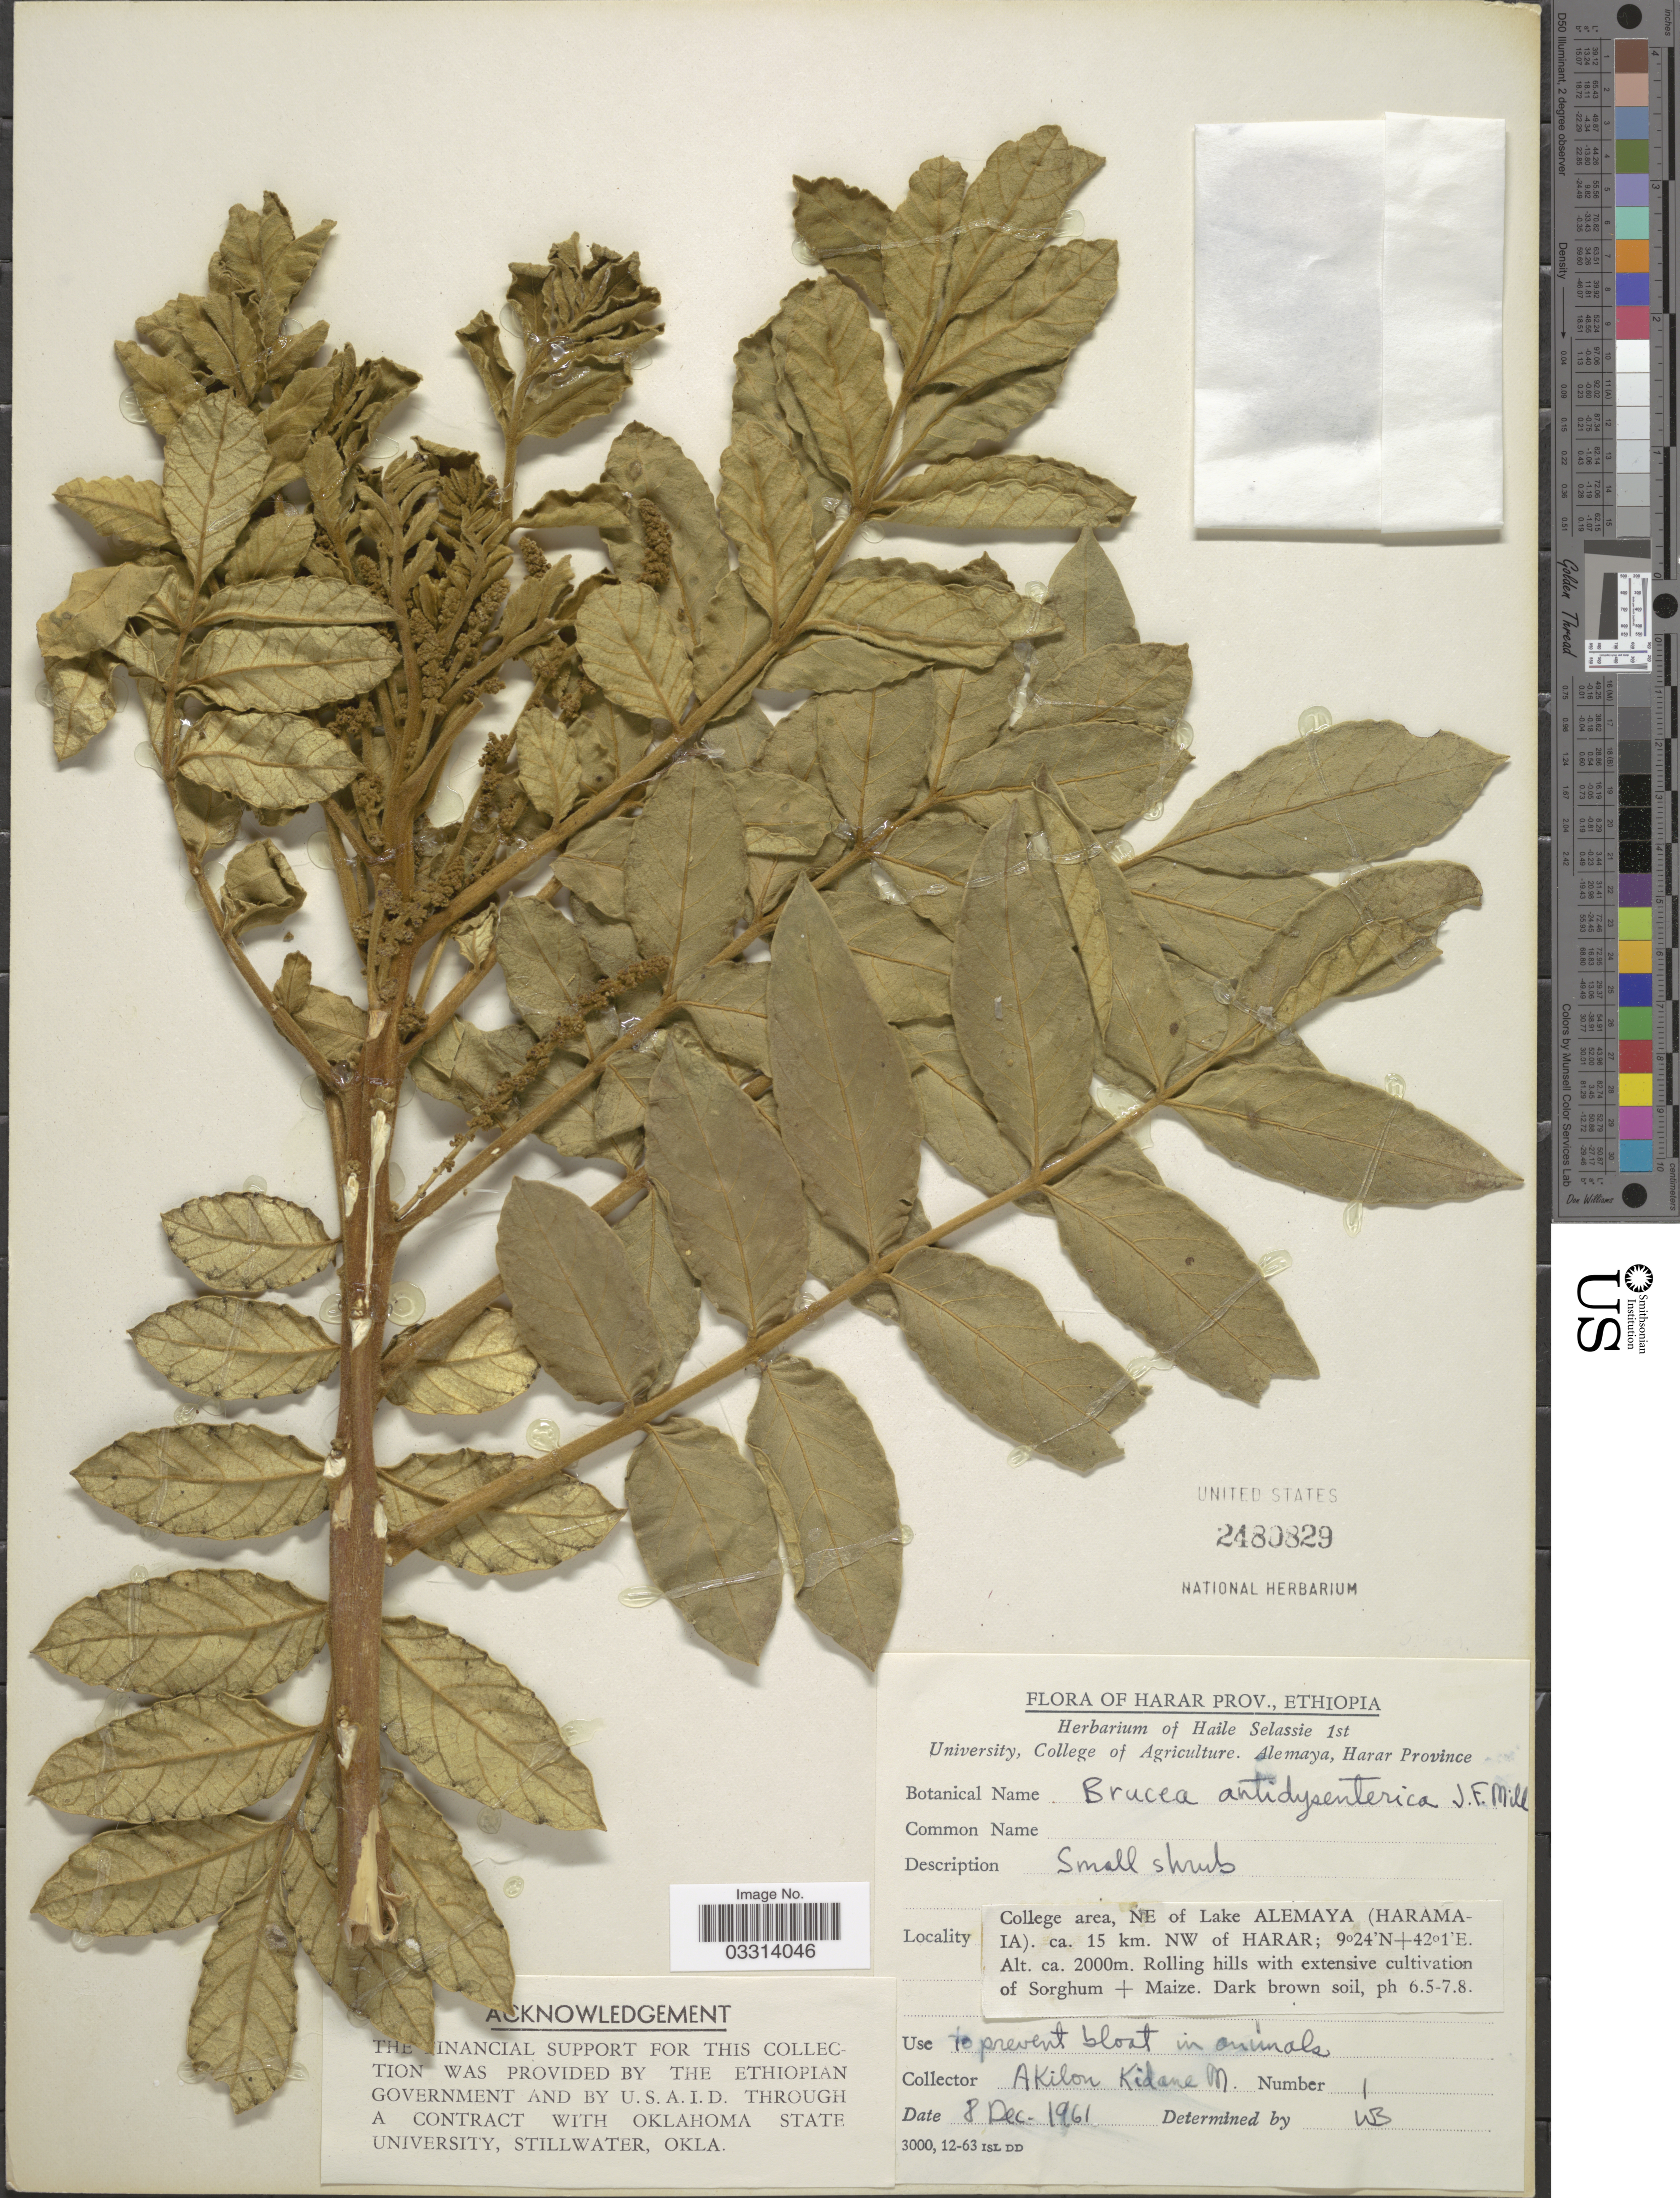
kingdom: Plantae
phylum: Tracheophyta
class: Magnoliopsida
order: Sapindales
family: Simaroubaceae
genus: Brucea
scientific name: Brucea antidysenterica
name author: J.F. Mill.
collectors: A. Kidane M.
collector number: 1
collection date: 1961-12-08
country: Ethiopia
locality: Harar Prov. College area, NE of Lake Alemaya (Haramaia). ca. 15 km. NW of Harar.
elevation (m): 2000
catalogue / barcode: US 2480829